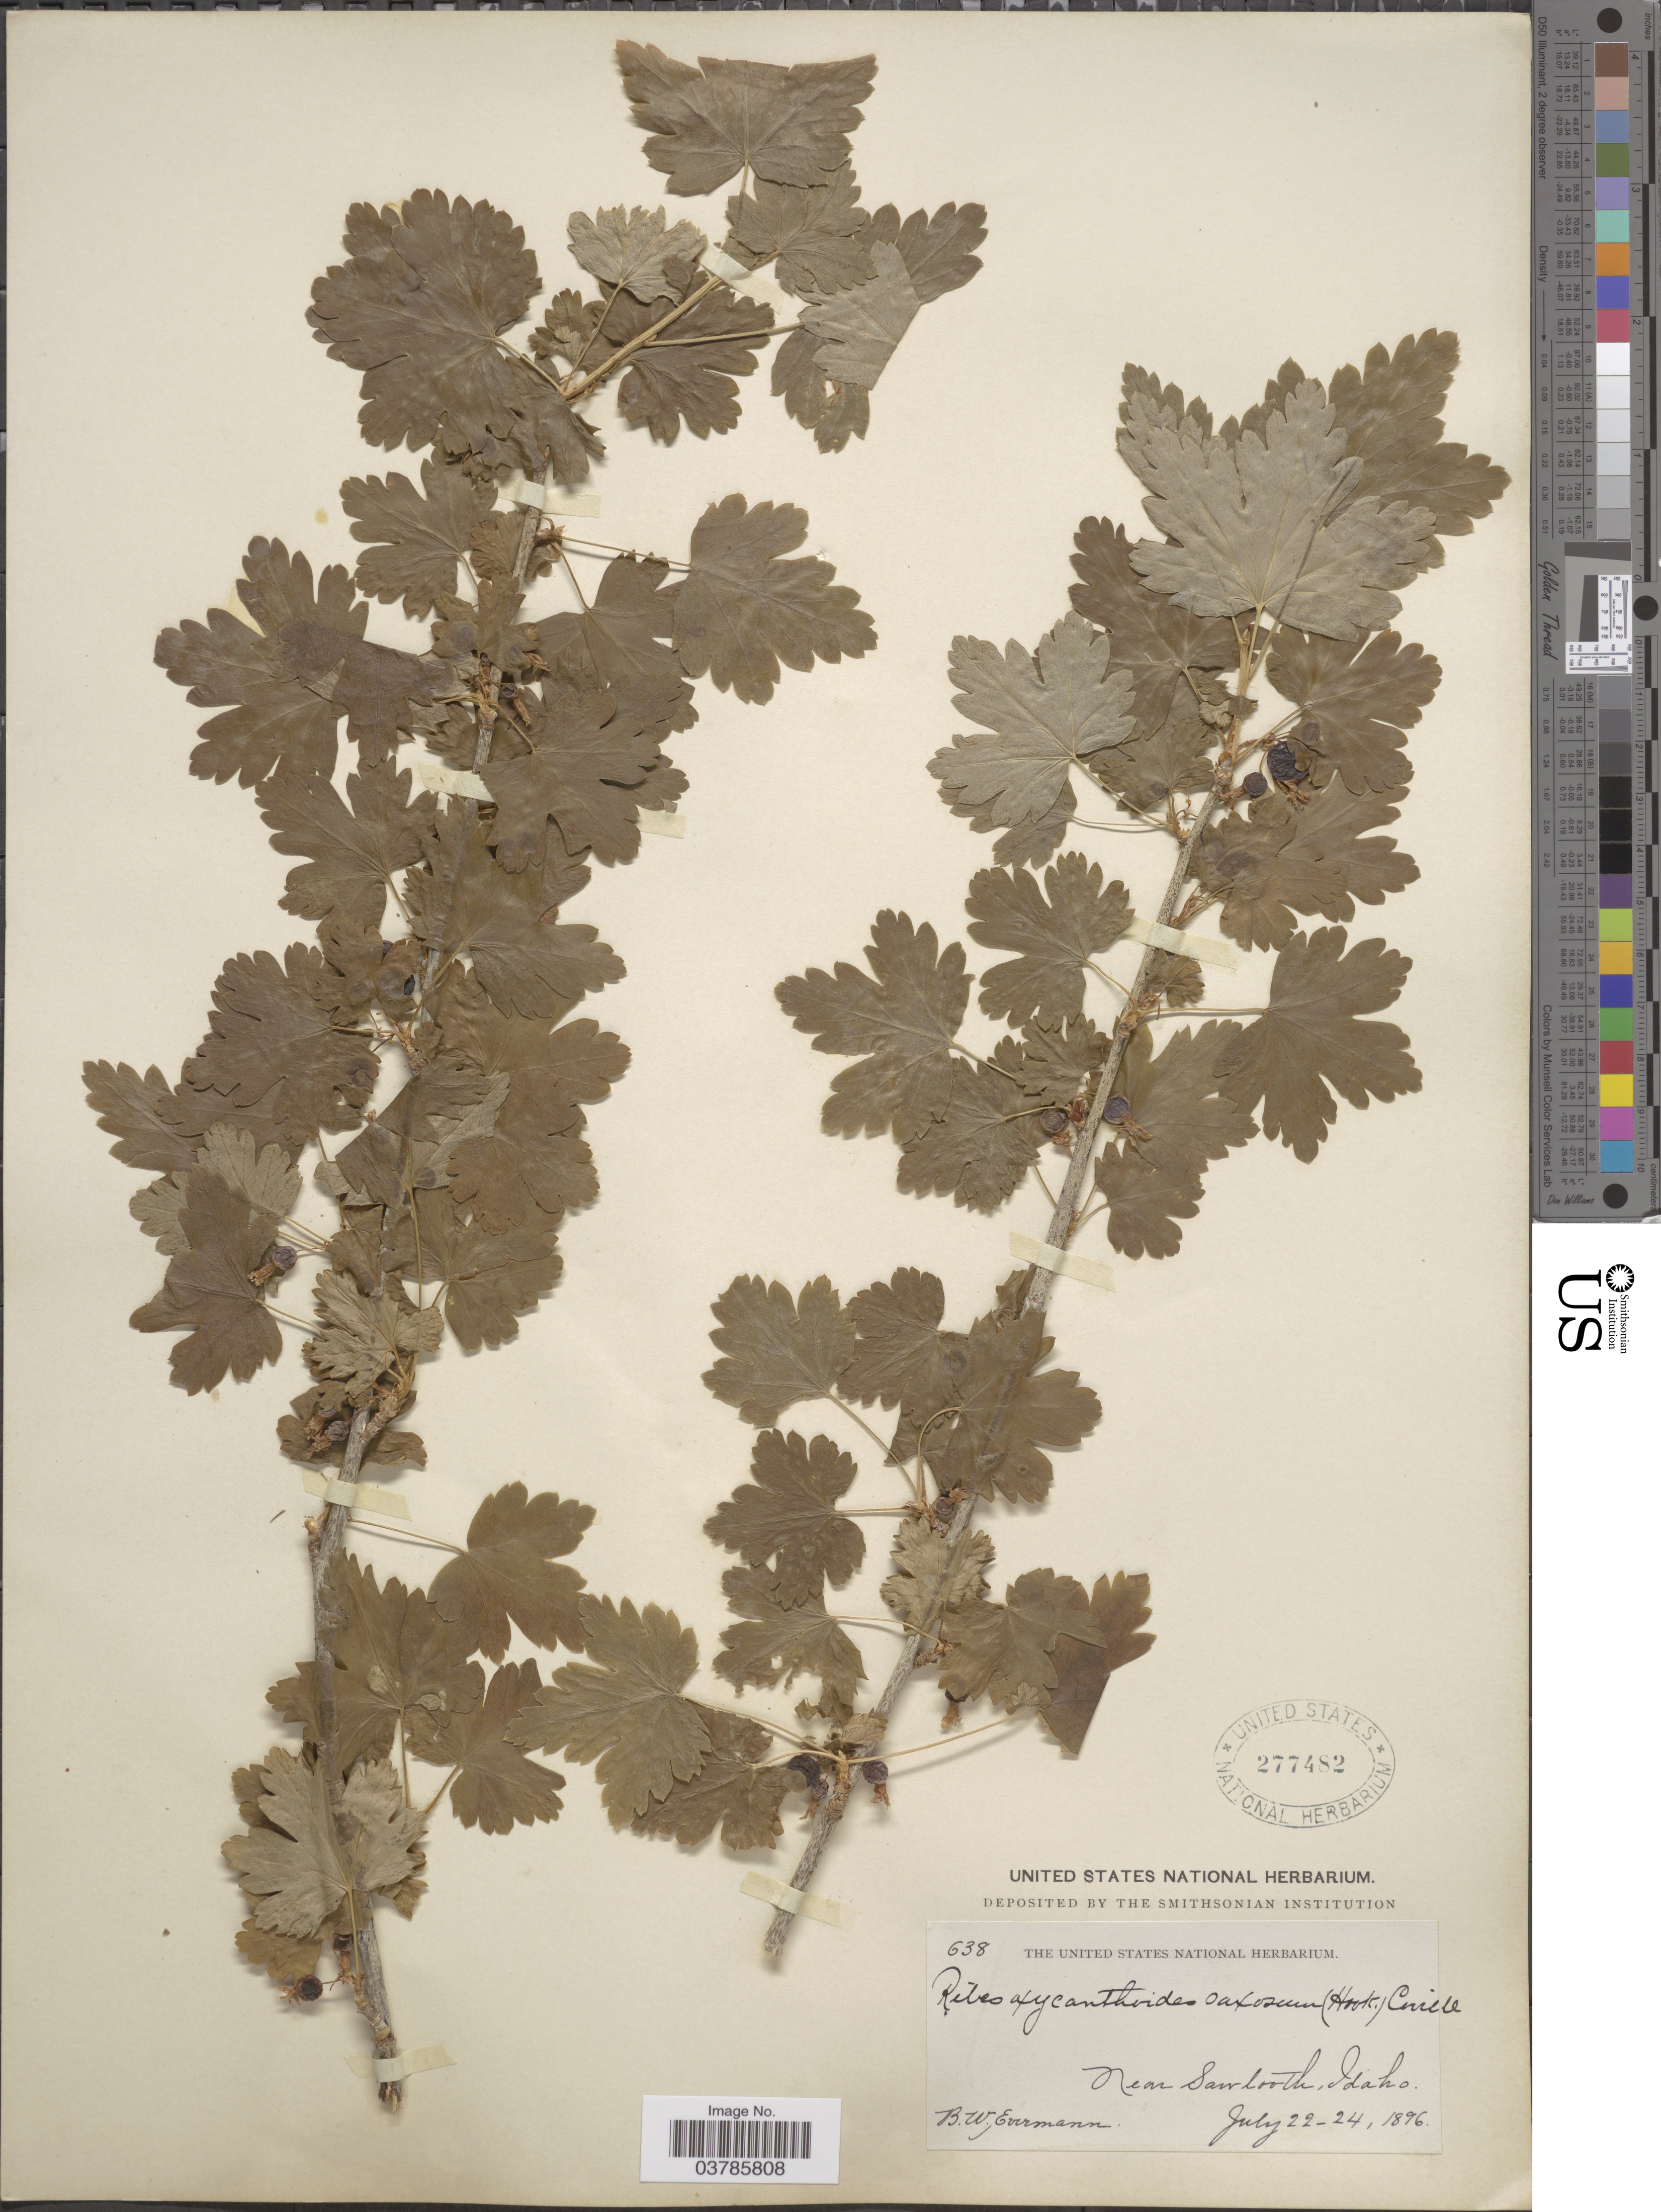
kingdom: Plantae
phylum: Tracheophyta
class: Magnoliopsida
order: Saxifragales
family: Grossulariaceae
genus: Ribes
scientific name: Ribes inerme var. inerme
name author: Rydb.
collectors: B. W. Evermann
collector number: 638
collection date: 1896-07-22/1896-07-24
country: United States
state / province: Idaho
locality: Near Sawtooth.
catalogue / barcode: US 277482